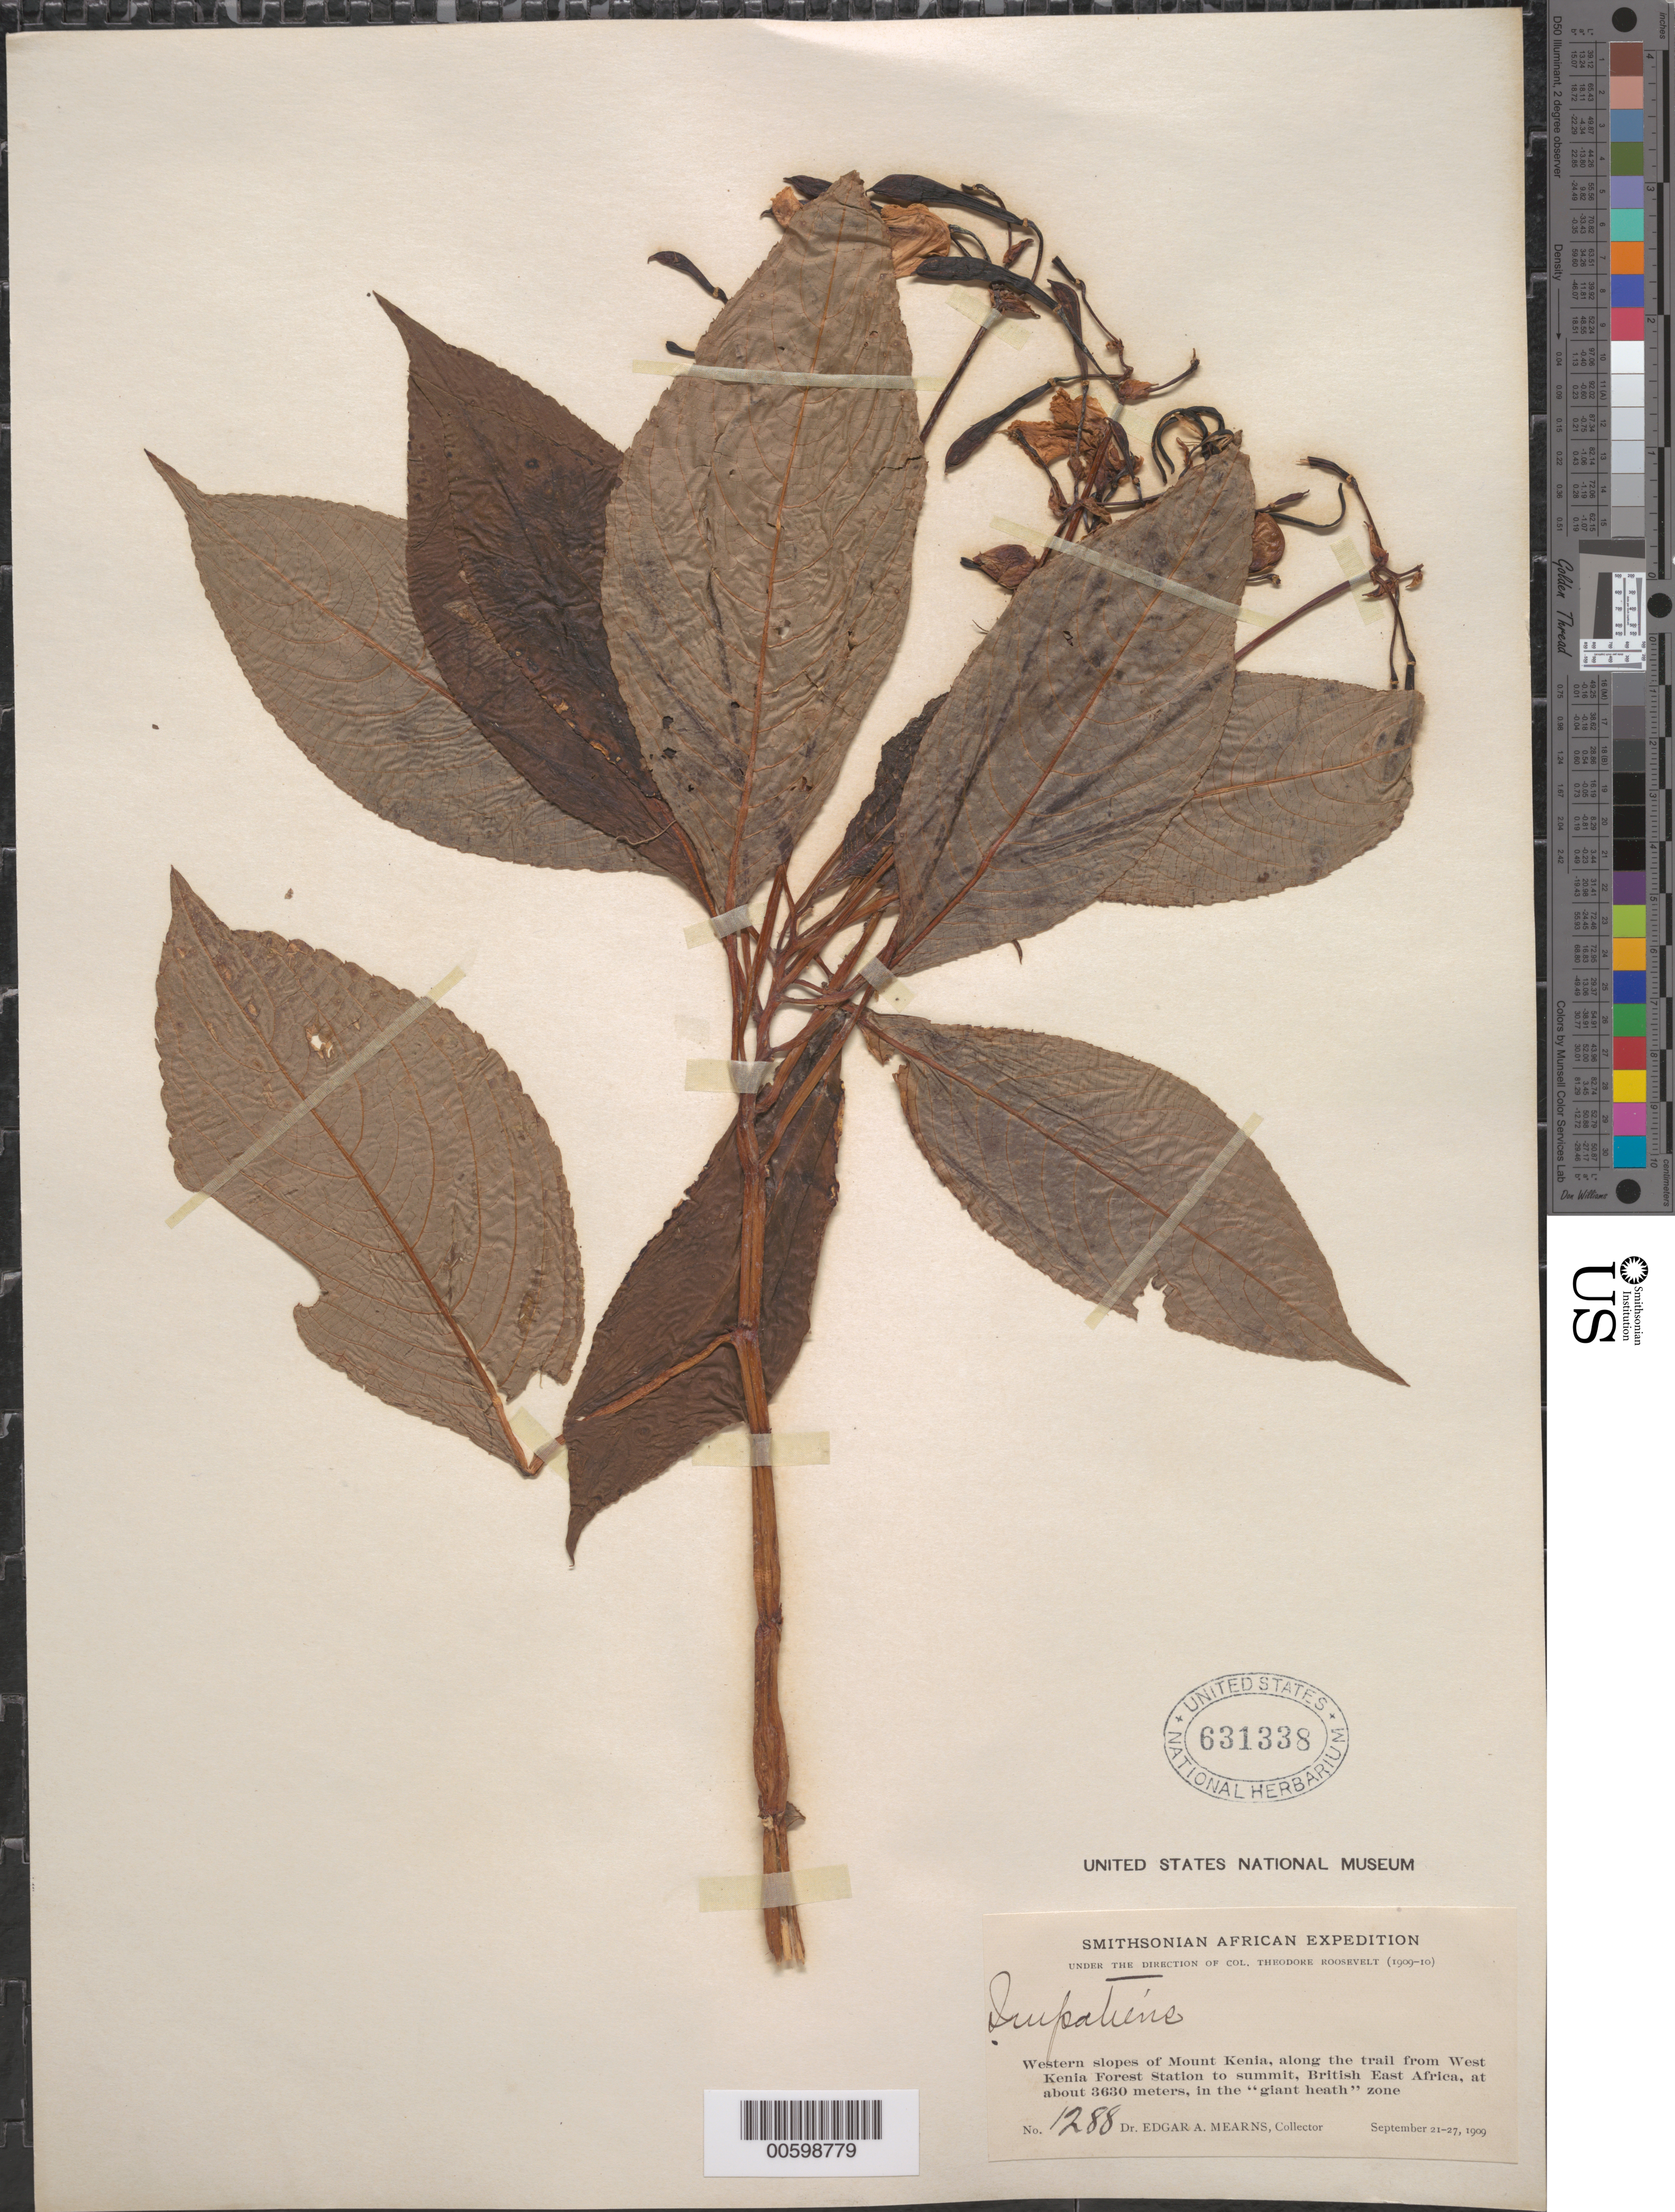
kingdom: Plantae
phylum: Tracheophyta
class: Magnoliopsida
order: Ericales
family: Balsaminaceae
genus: Impatiens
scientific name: Impatiens sp.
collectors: E. A. Mearns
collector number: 1288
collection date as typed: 21 Sep 1909 to 27 Sep 1909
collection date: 1909-09-21/1909-09-27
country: Kenya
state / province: Nyeri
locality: Western slopes of Mount Kenya, along the trail from West Kenya Forest Station to summit, in the " giant health zone"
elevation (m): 3630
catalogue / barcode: US 631338